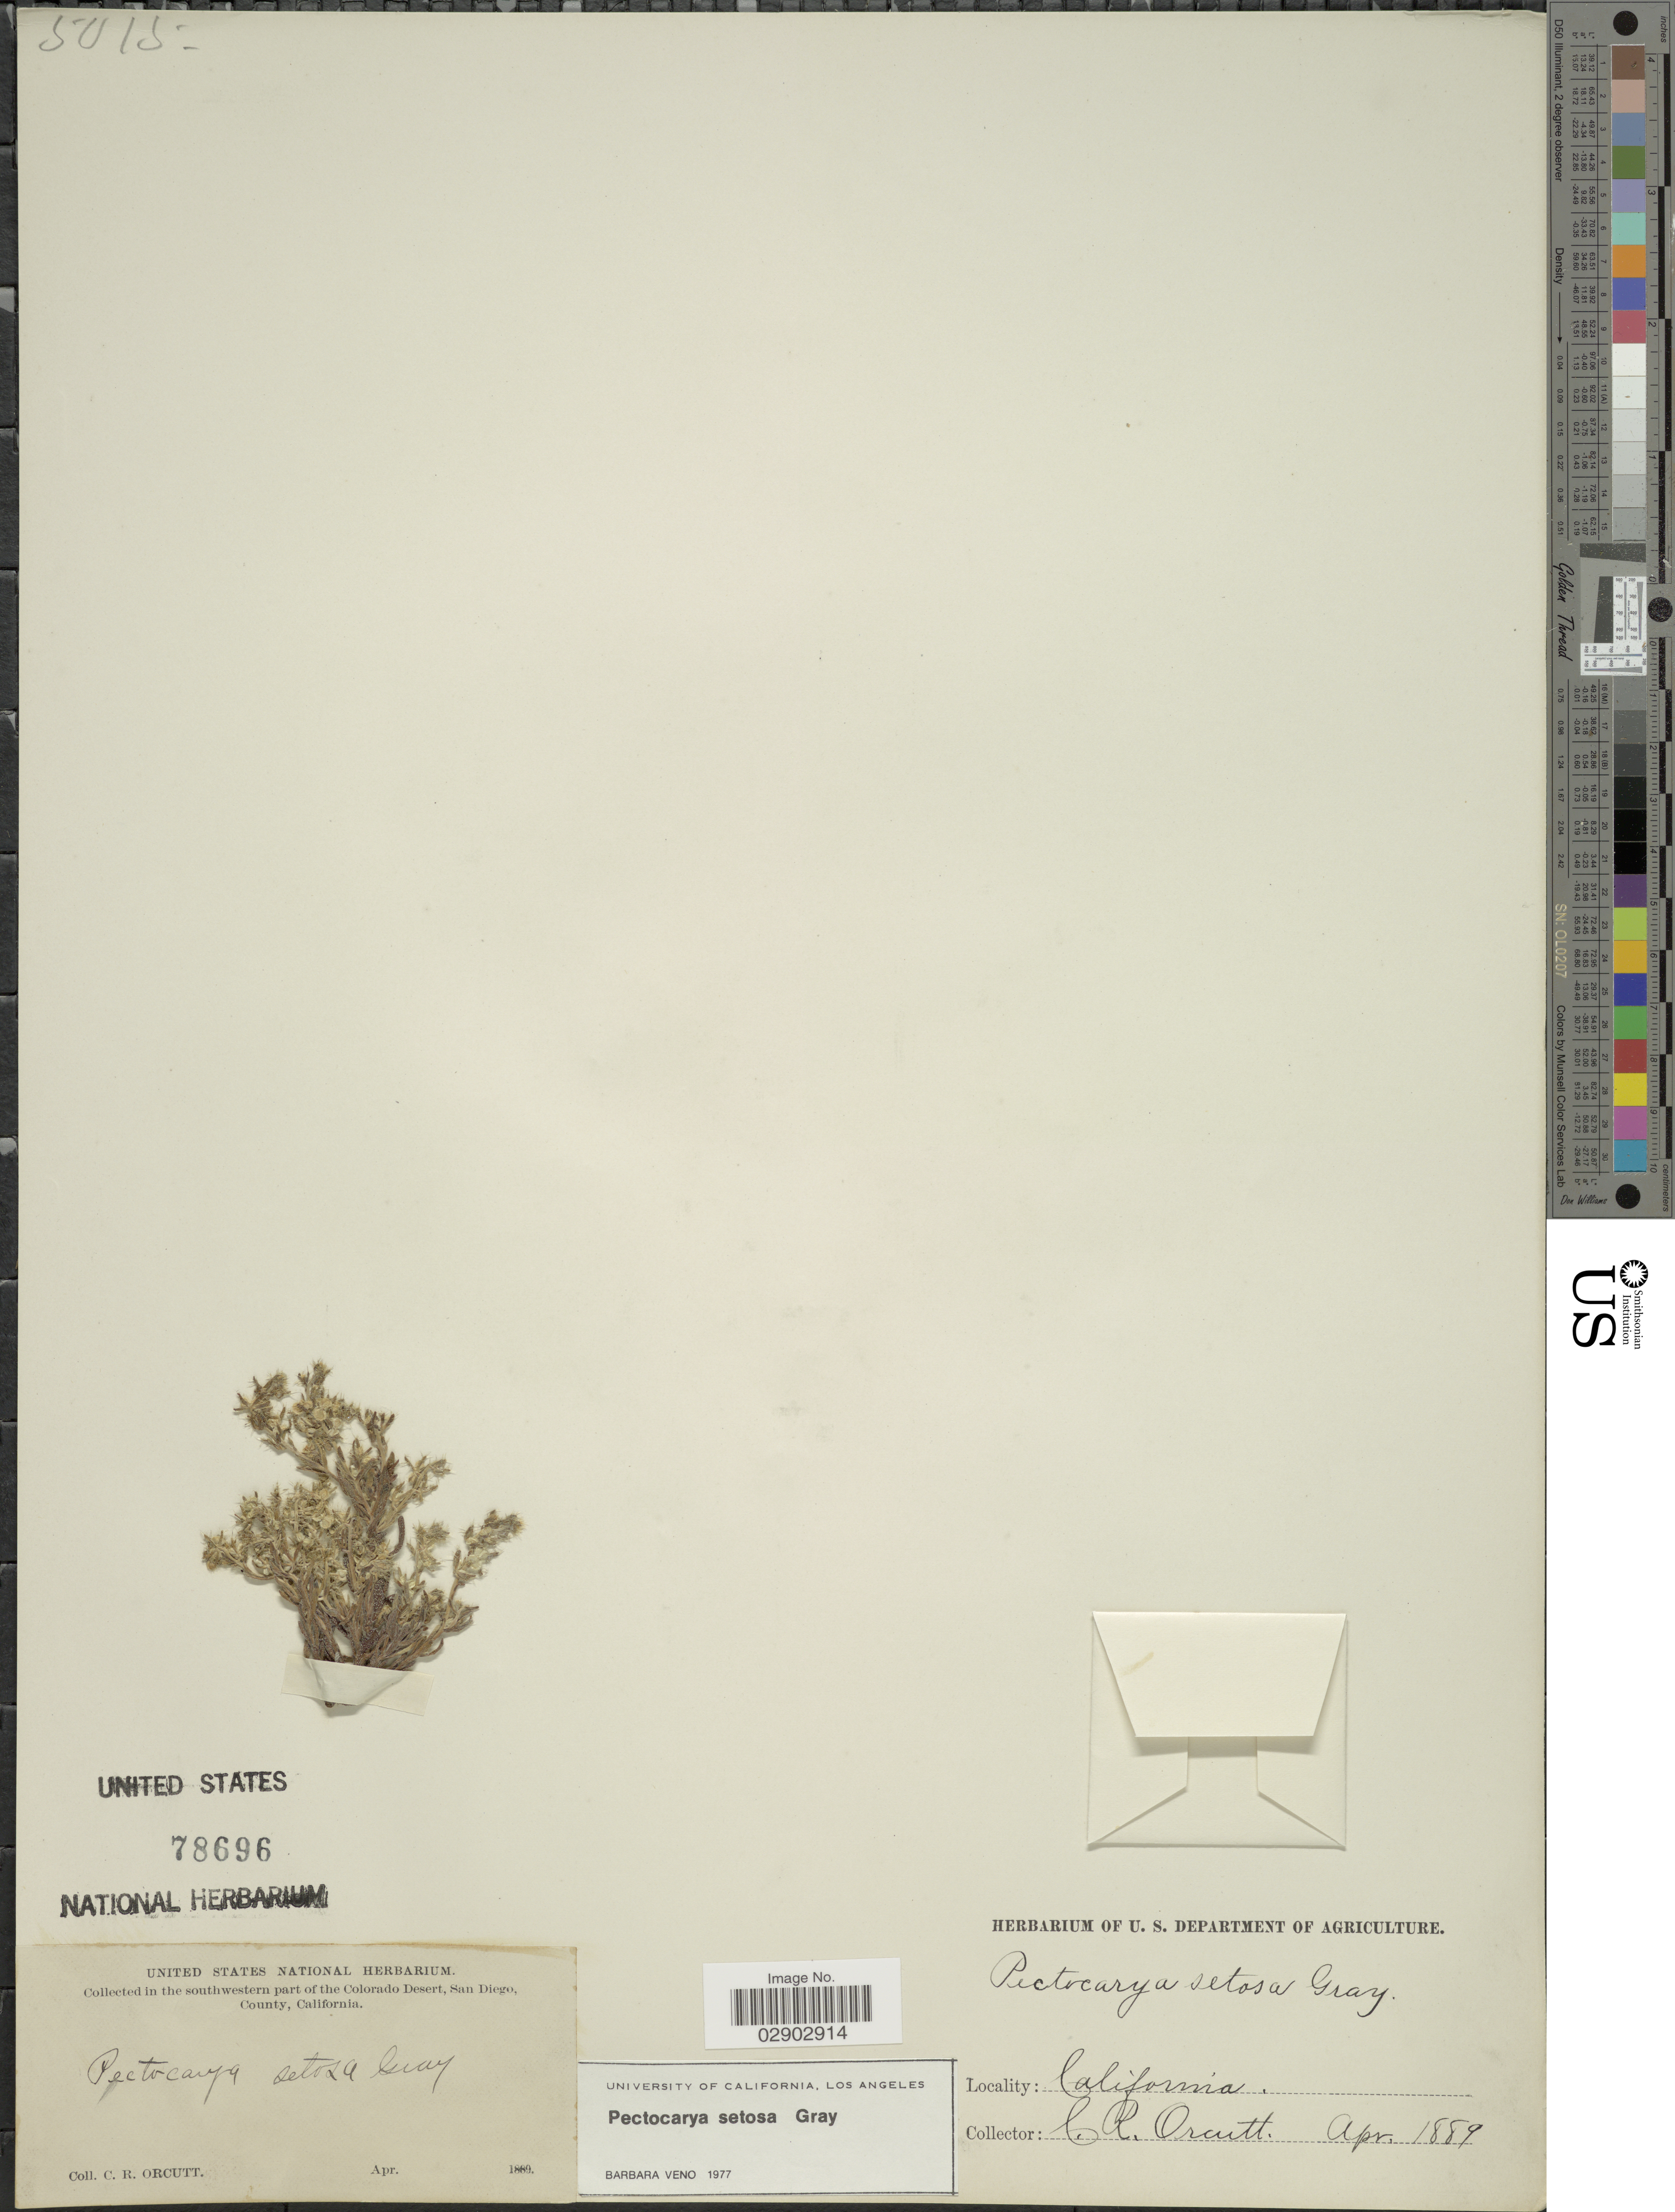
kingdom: Plantae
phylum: Tracheophyta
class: Magnoliopsida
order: Boraginales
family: Boraginaceae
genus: Pectocarya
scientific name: Pectocarya setosa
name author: A. Gray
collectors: C. R. Orcutt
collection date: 1889-04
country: United States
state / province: California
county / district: San Diego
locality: In the southwestern part of the Colorado Desert, San Diego, County.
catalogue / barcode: US 78696